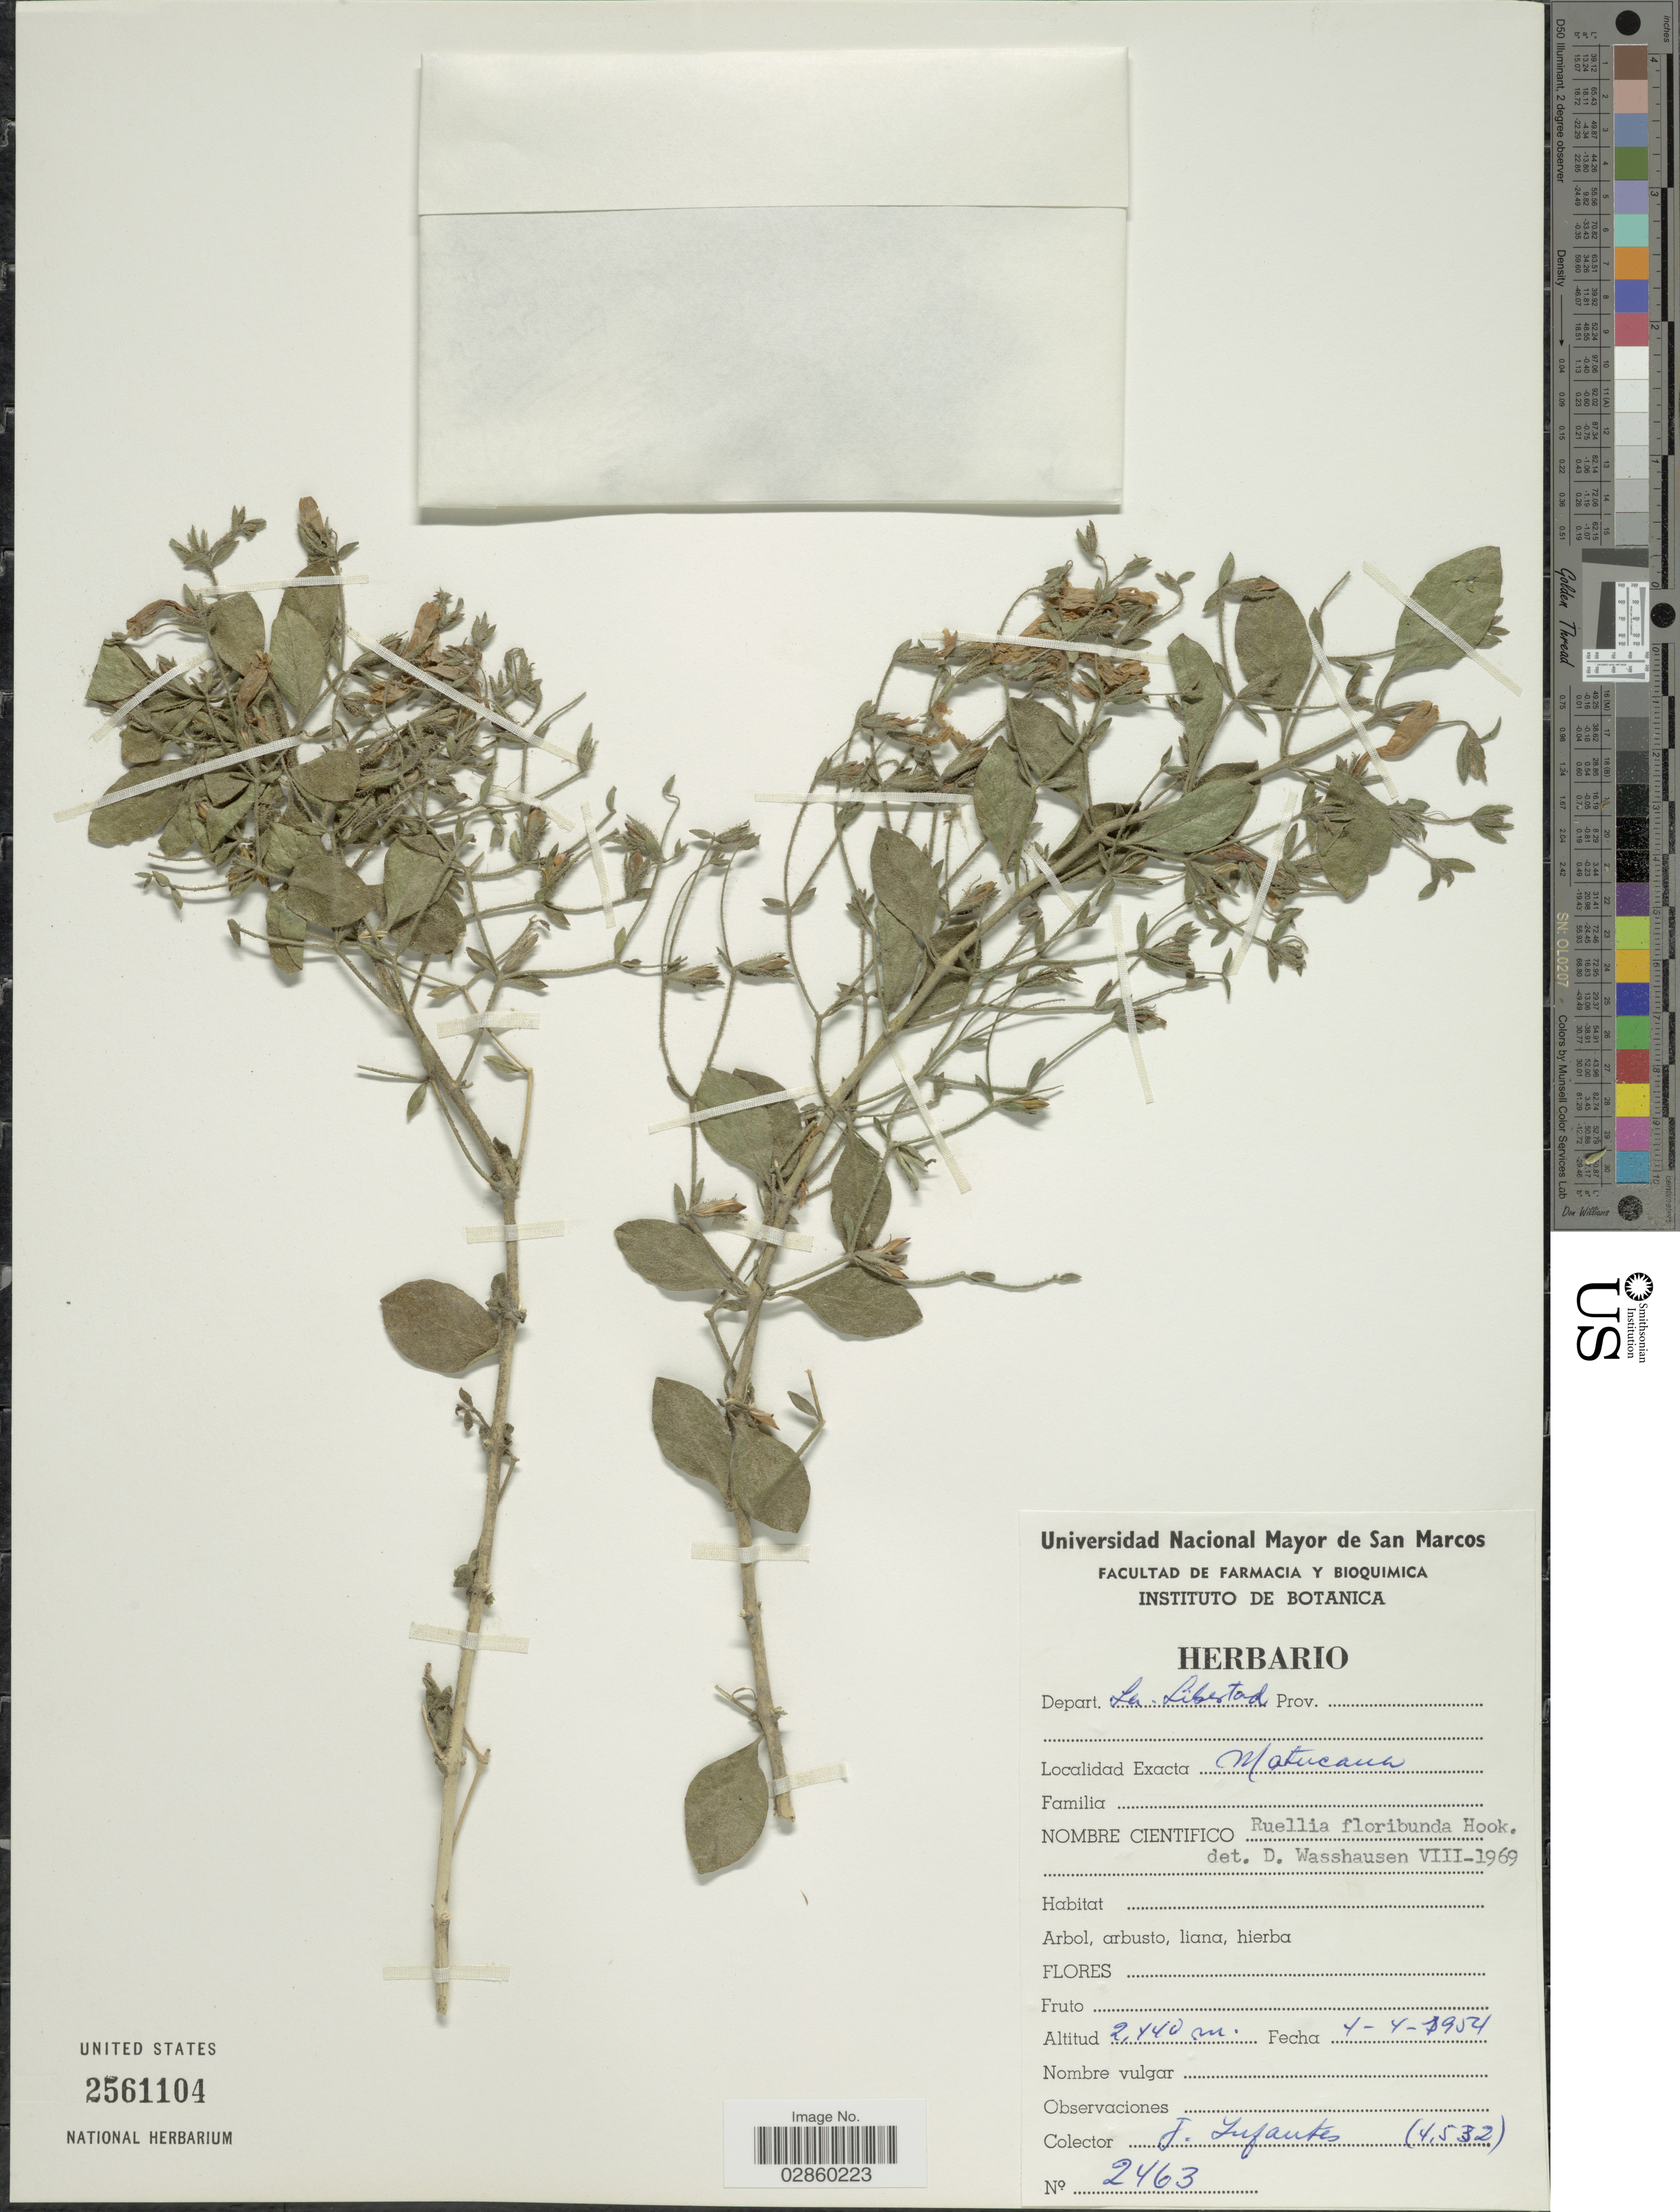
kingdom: Plantae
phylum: Tracheophyta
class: Magnoliopsida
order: Lamiales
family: Acanthaceae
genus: Ruellia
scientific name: Ruellia floribunda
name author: Hook.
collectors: J. Infantes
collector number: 2463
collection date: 1954-04-04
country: Peru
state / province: La Libertad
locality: Depart. La Libertad, Matucana.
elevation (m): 2440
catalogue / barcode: US 2561104